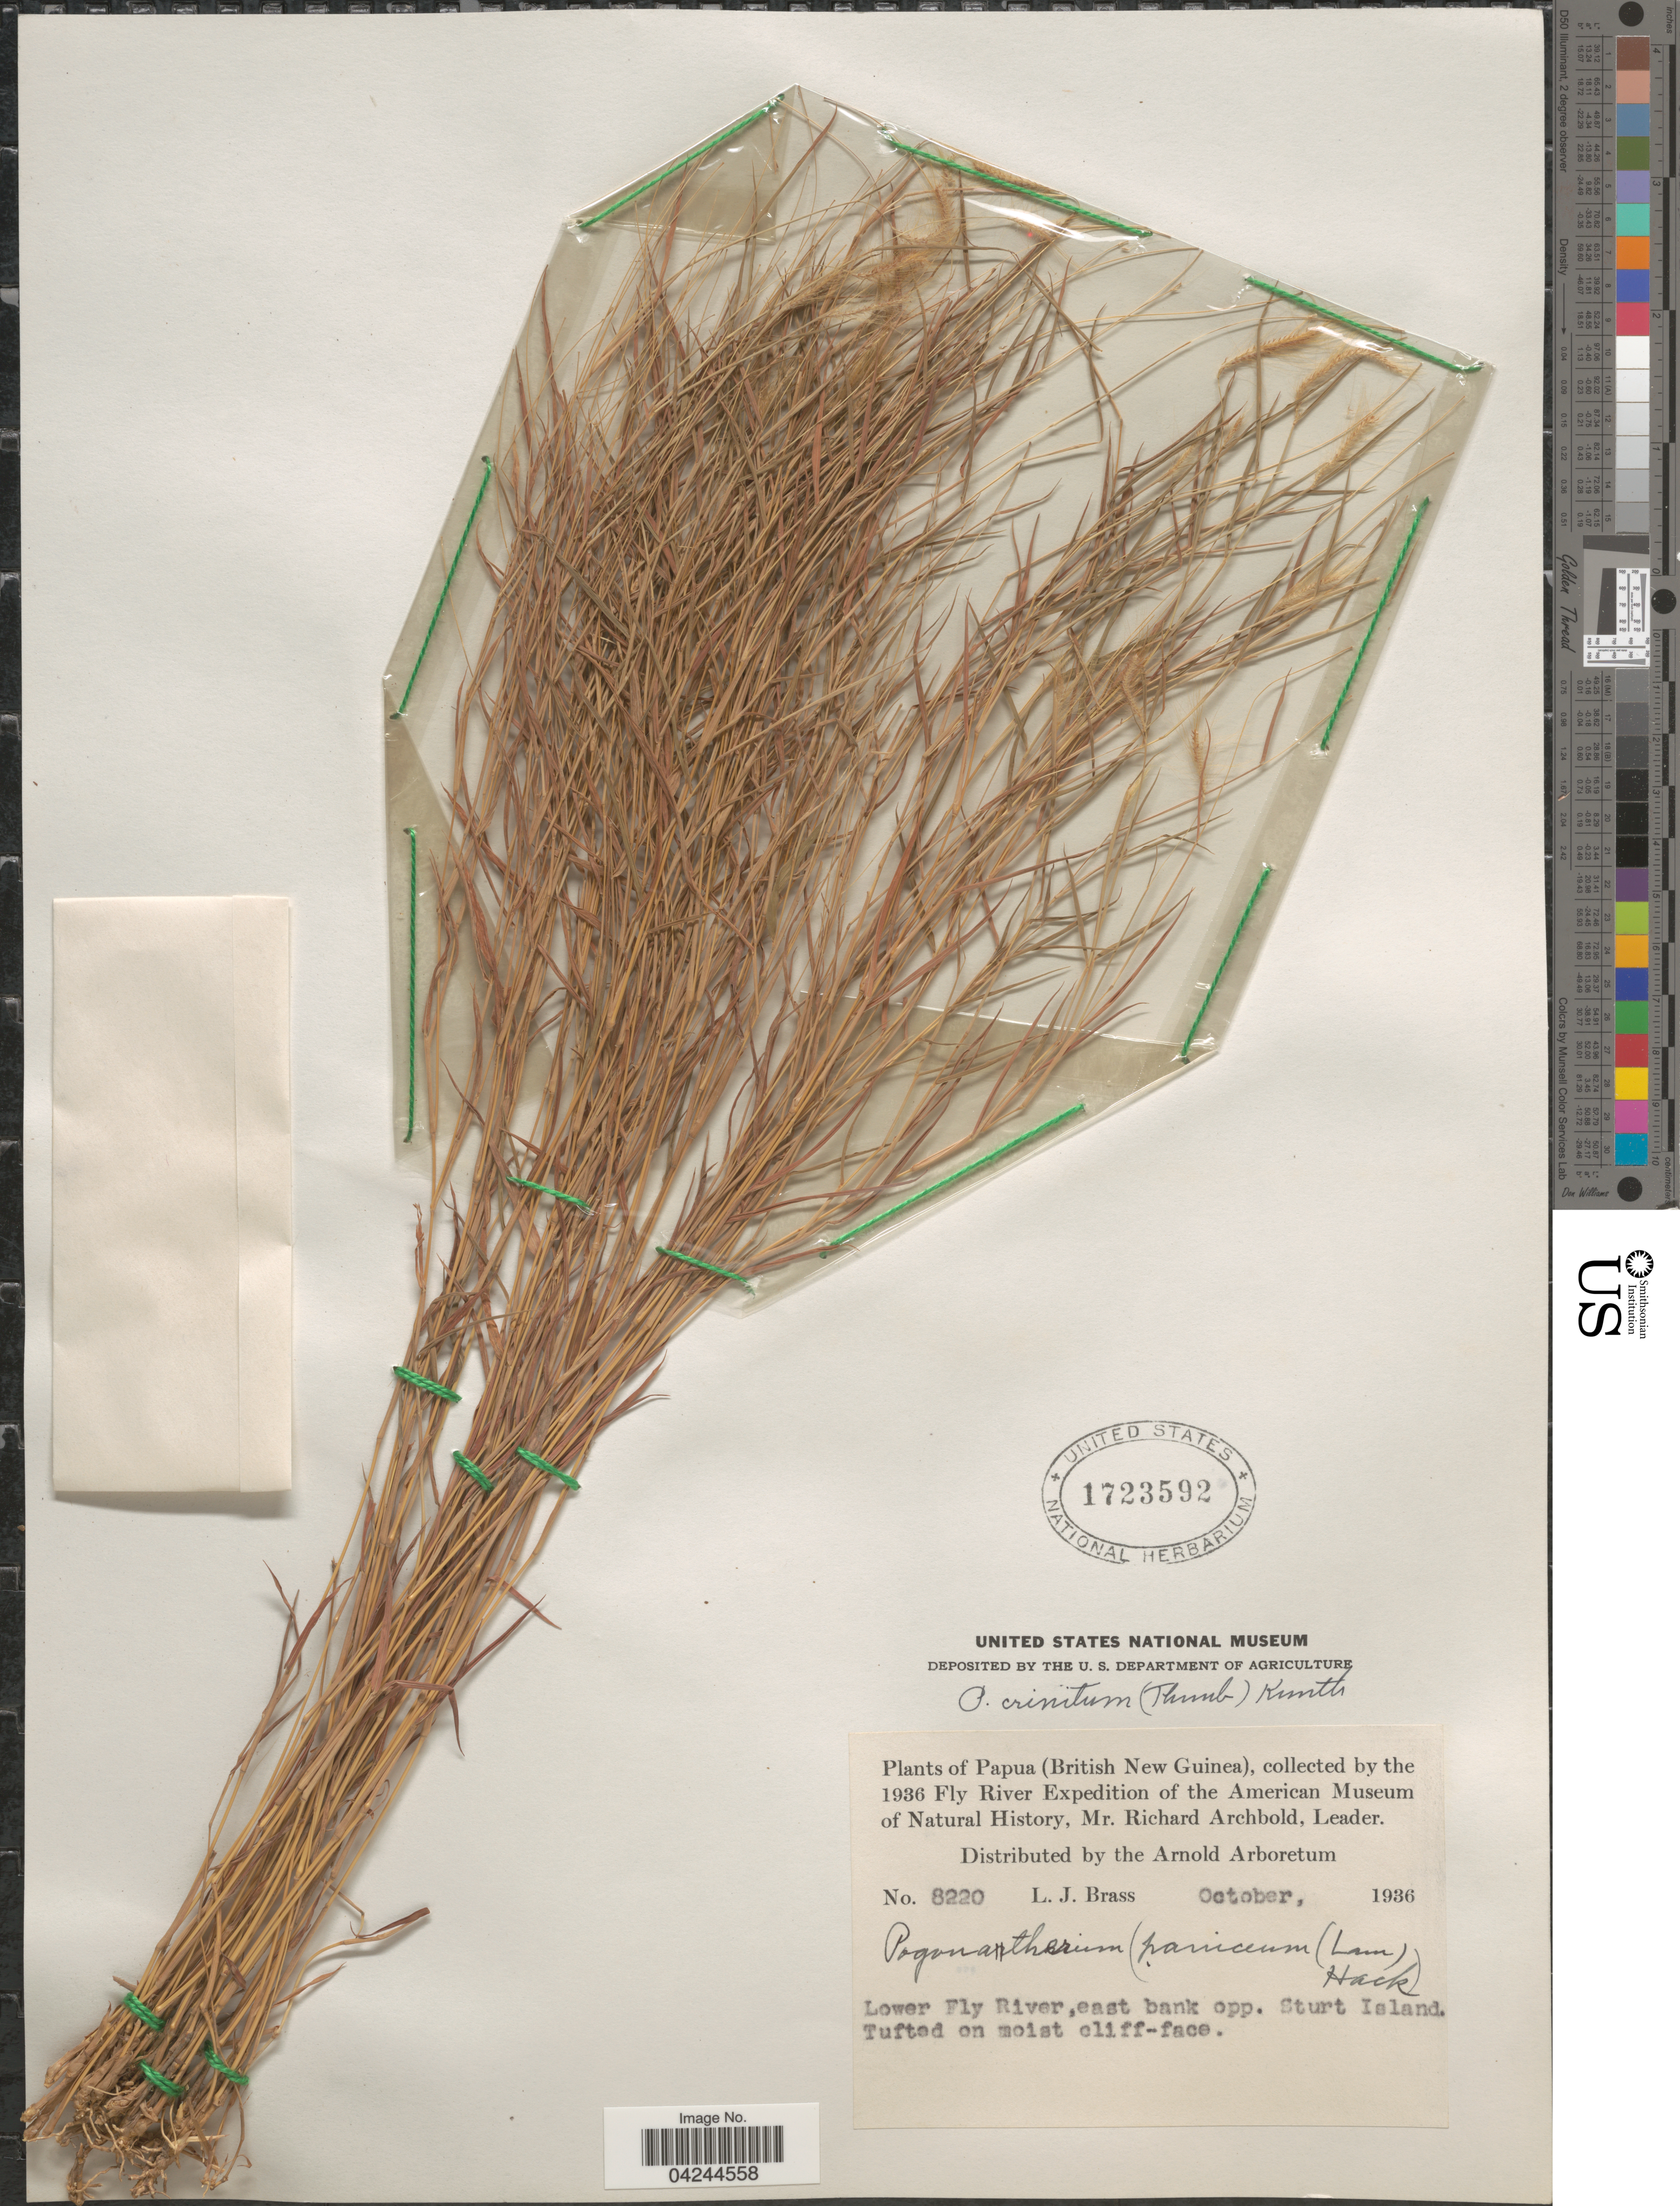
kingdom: Plantae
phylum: Tracheophyta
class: Liliopsida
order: Poales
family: Poaceae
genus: Pogonatherum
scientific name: Pogonatherum crinitum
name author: (Thunb.) Kunth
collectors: L. J. Brass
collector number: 8220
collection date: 1936-10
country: Papua New Guinea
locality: Papua (British New Guinea). 1936 Fly River Expedition of the American Museum of Natural History. Lower Fly River, east bank opp. Sturt Island.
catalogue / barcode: US 1723592